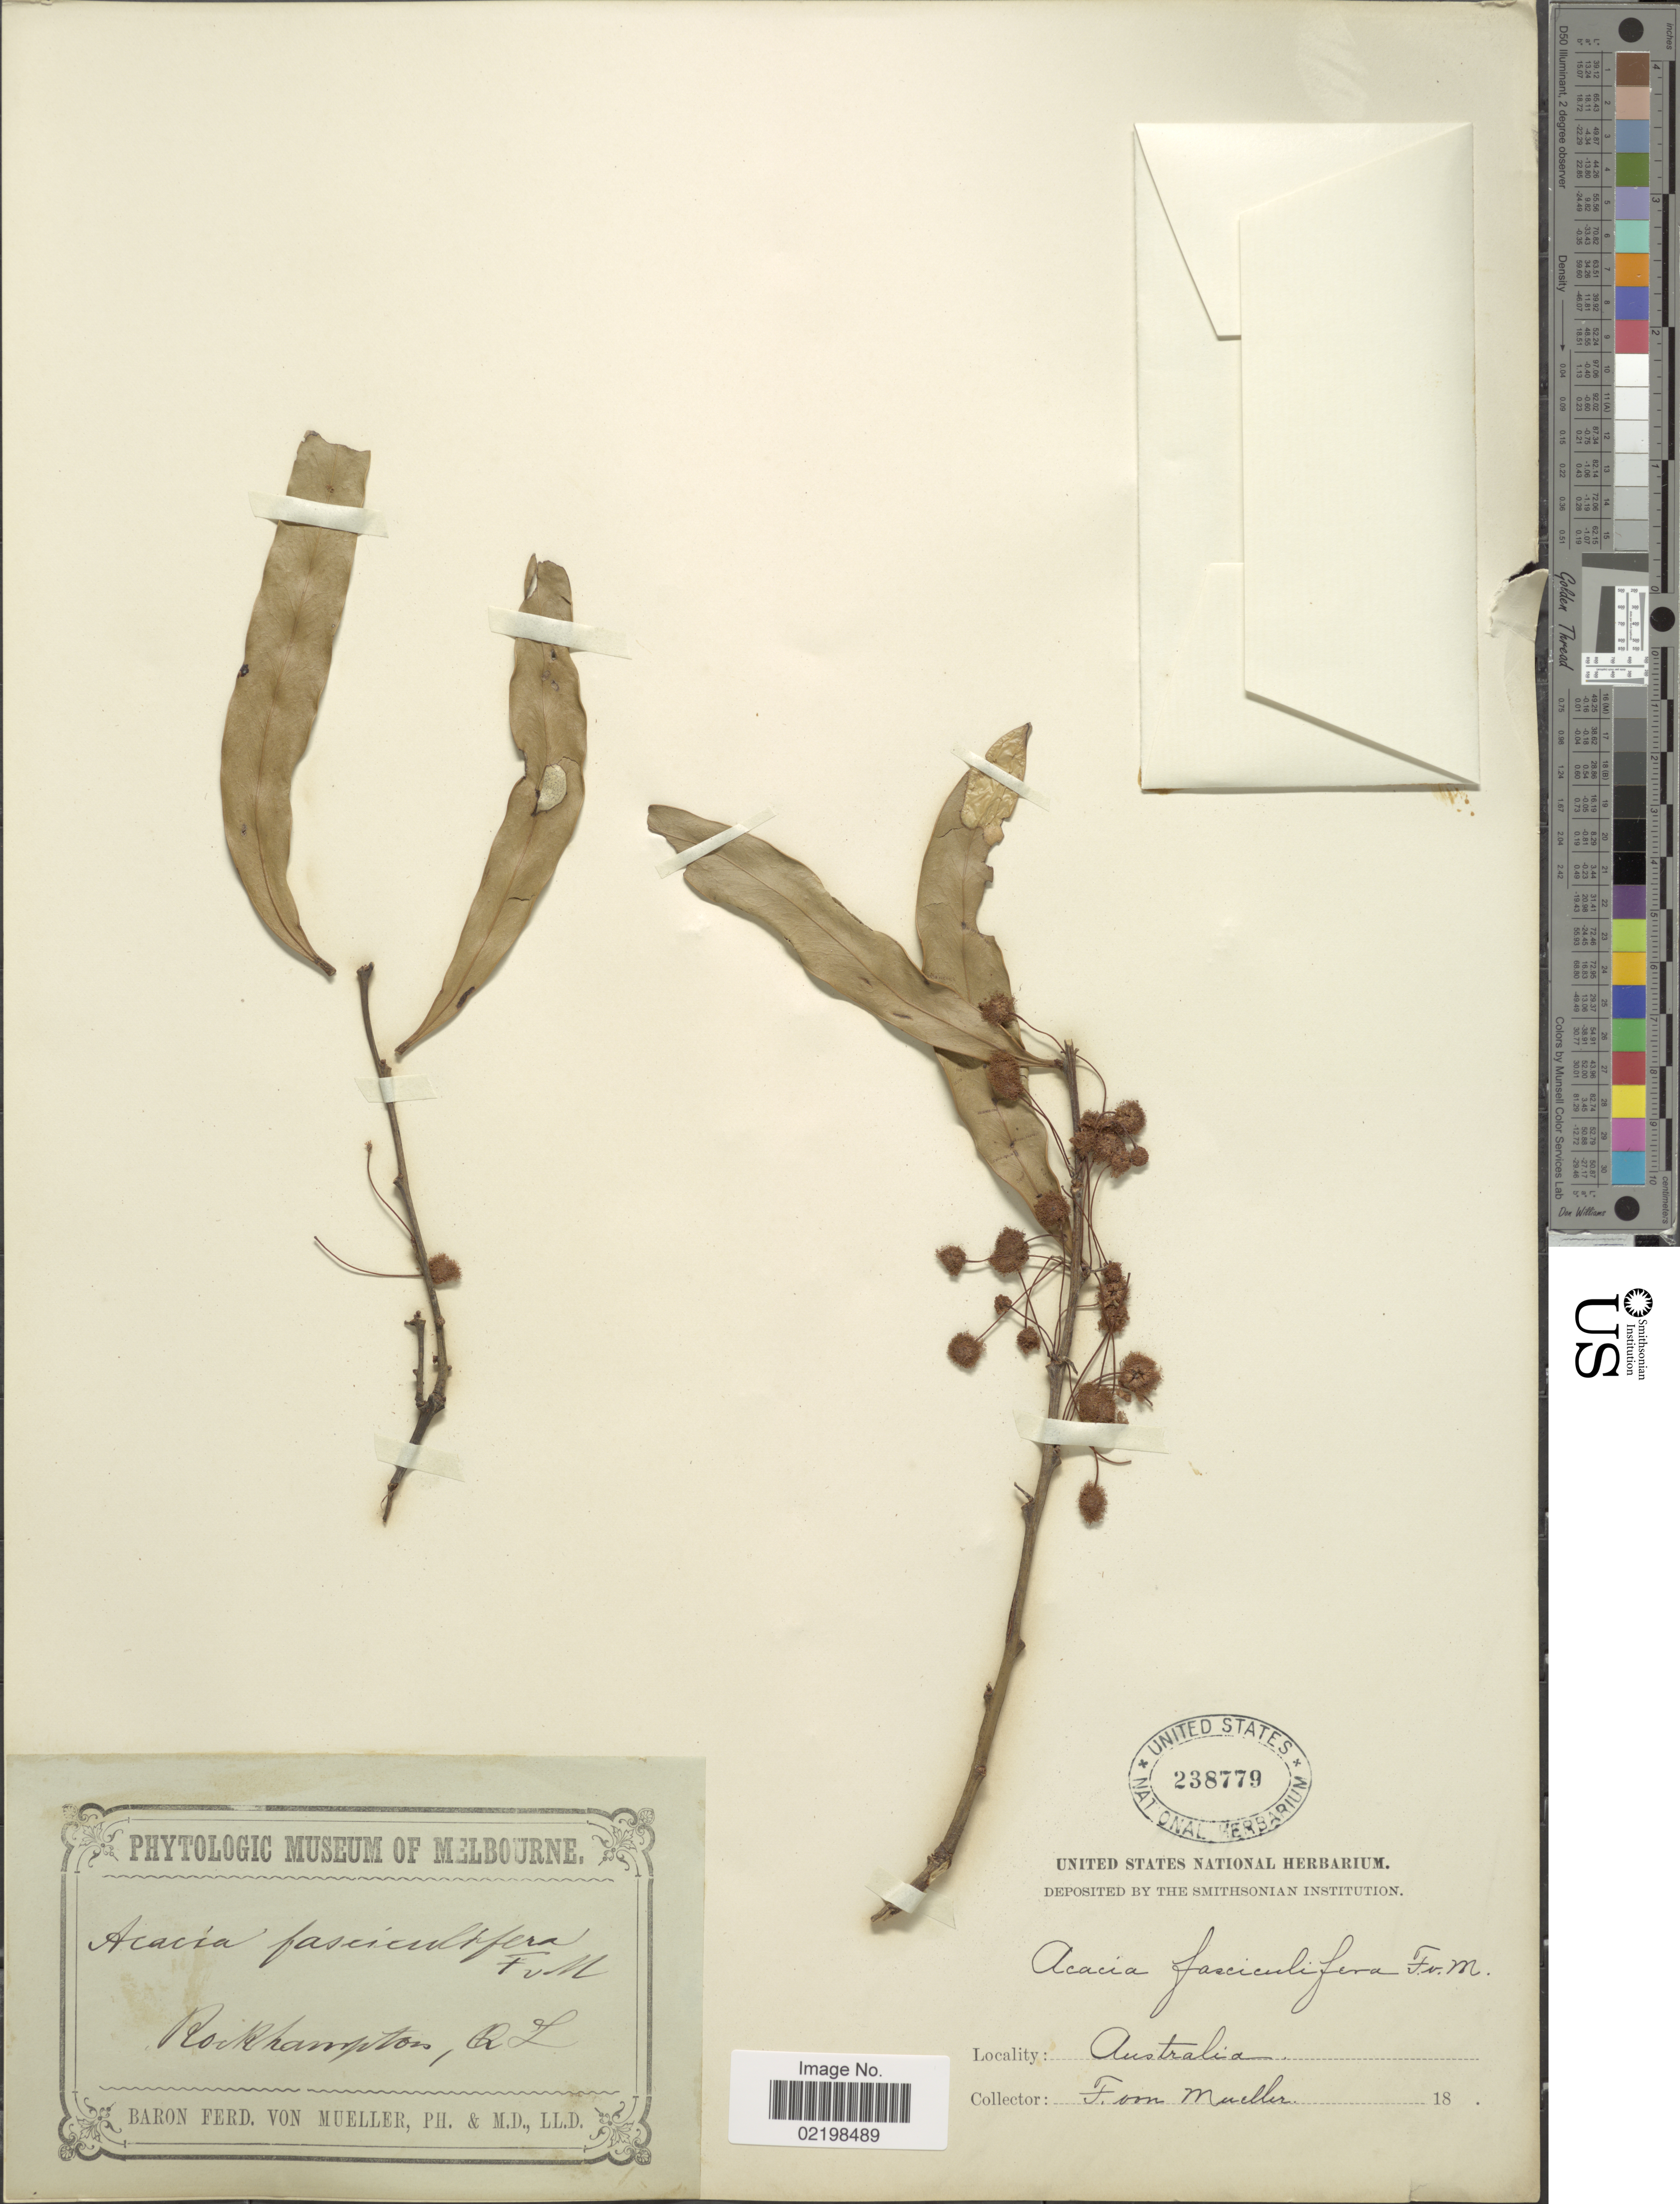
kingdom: Plantae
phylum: Tracheophyta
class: Magnoliopsida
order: Fabales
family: Fabaceae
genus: Acacia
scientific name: Acacia fasciculifera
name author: Benth.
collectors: F. Mueller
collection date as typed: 18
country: Australia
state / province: Queensland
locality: Rockhampton, Q. L.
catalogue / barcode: US 238779